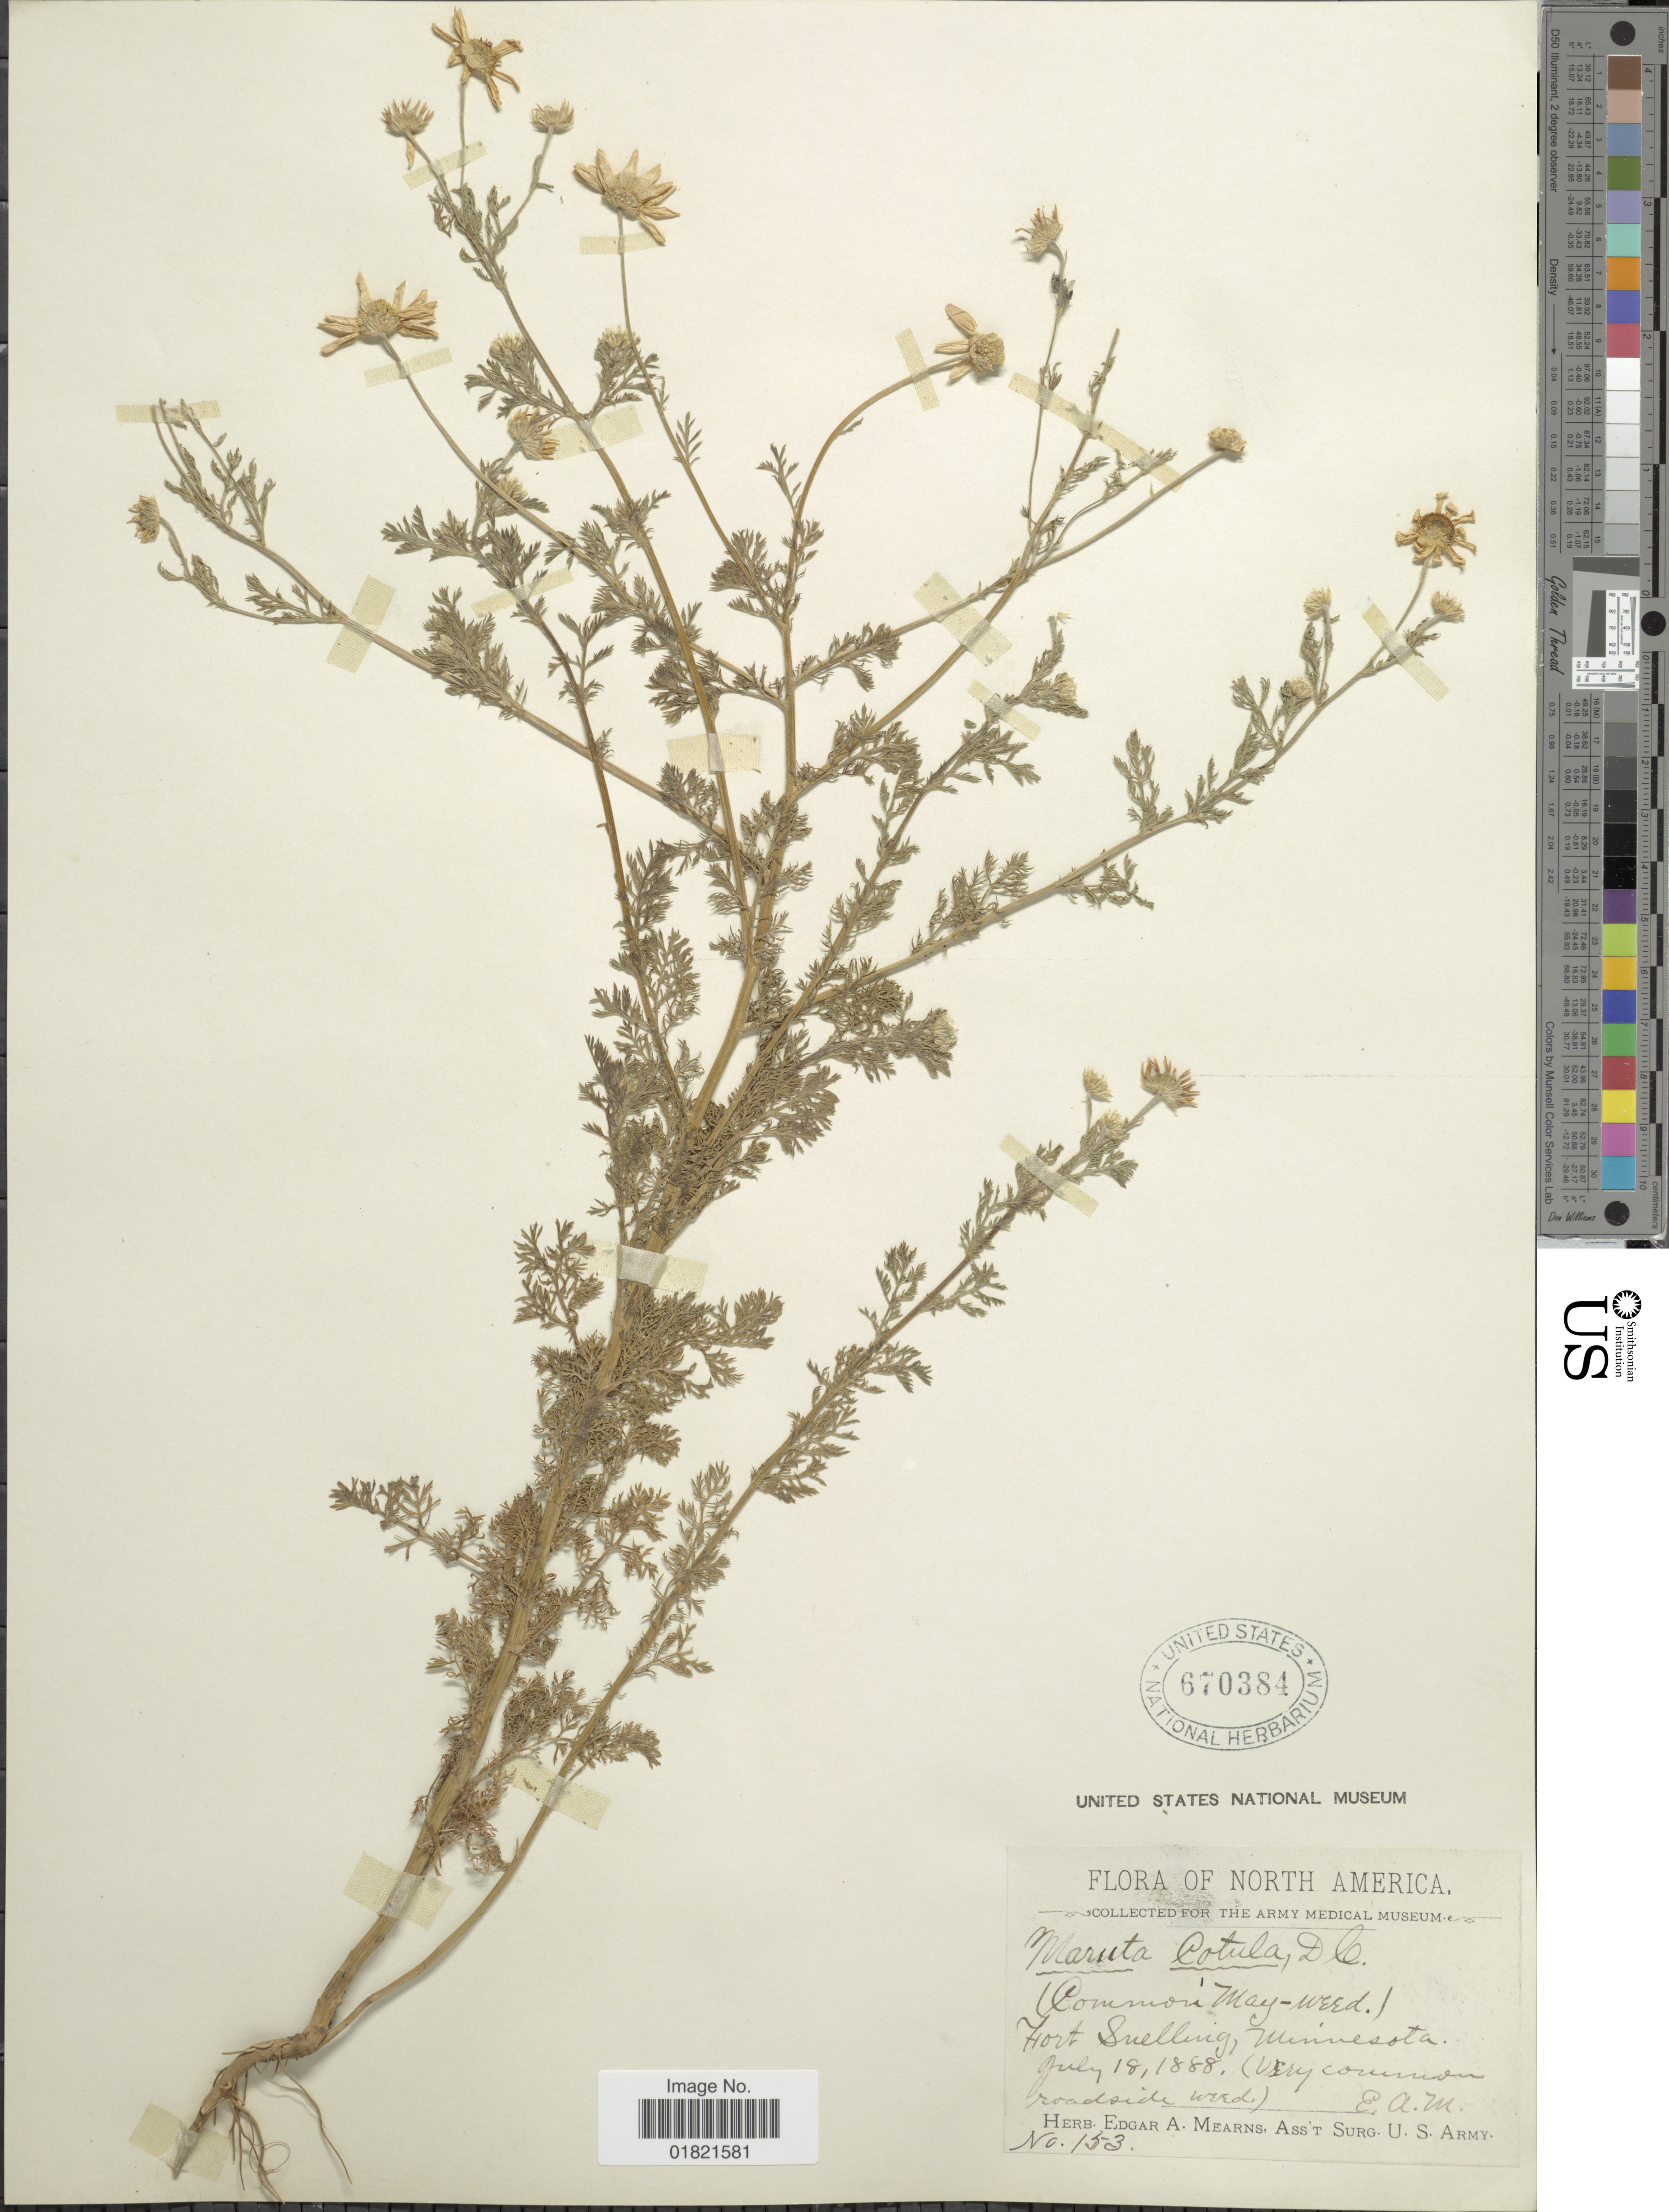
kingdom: Plantae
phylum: Tracheophyta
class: Magnoliopsida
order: Asterales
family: Asteraceae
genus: Anthemis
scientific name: Anthemis cotula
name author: L.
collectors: E. A. Mearns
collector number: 153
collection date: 1888-07-18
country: United States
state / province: Minnesota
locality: Fort Snelling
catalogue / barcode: US 670384